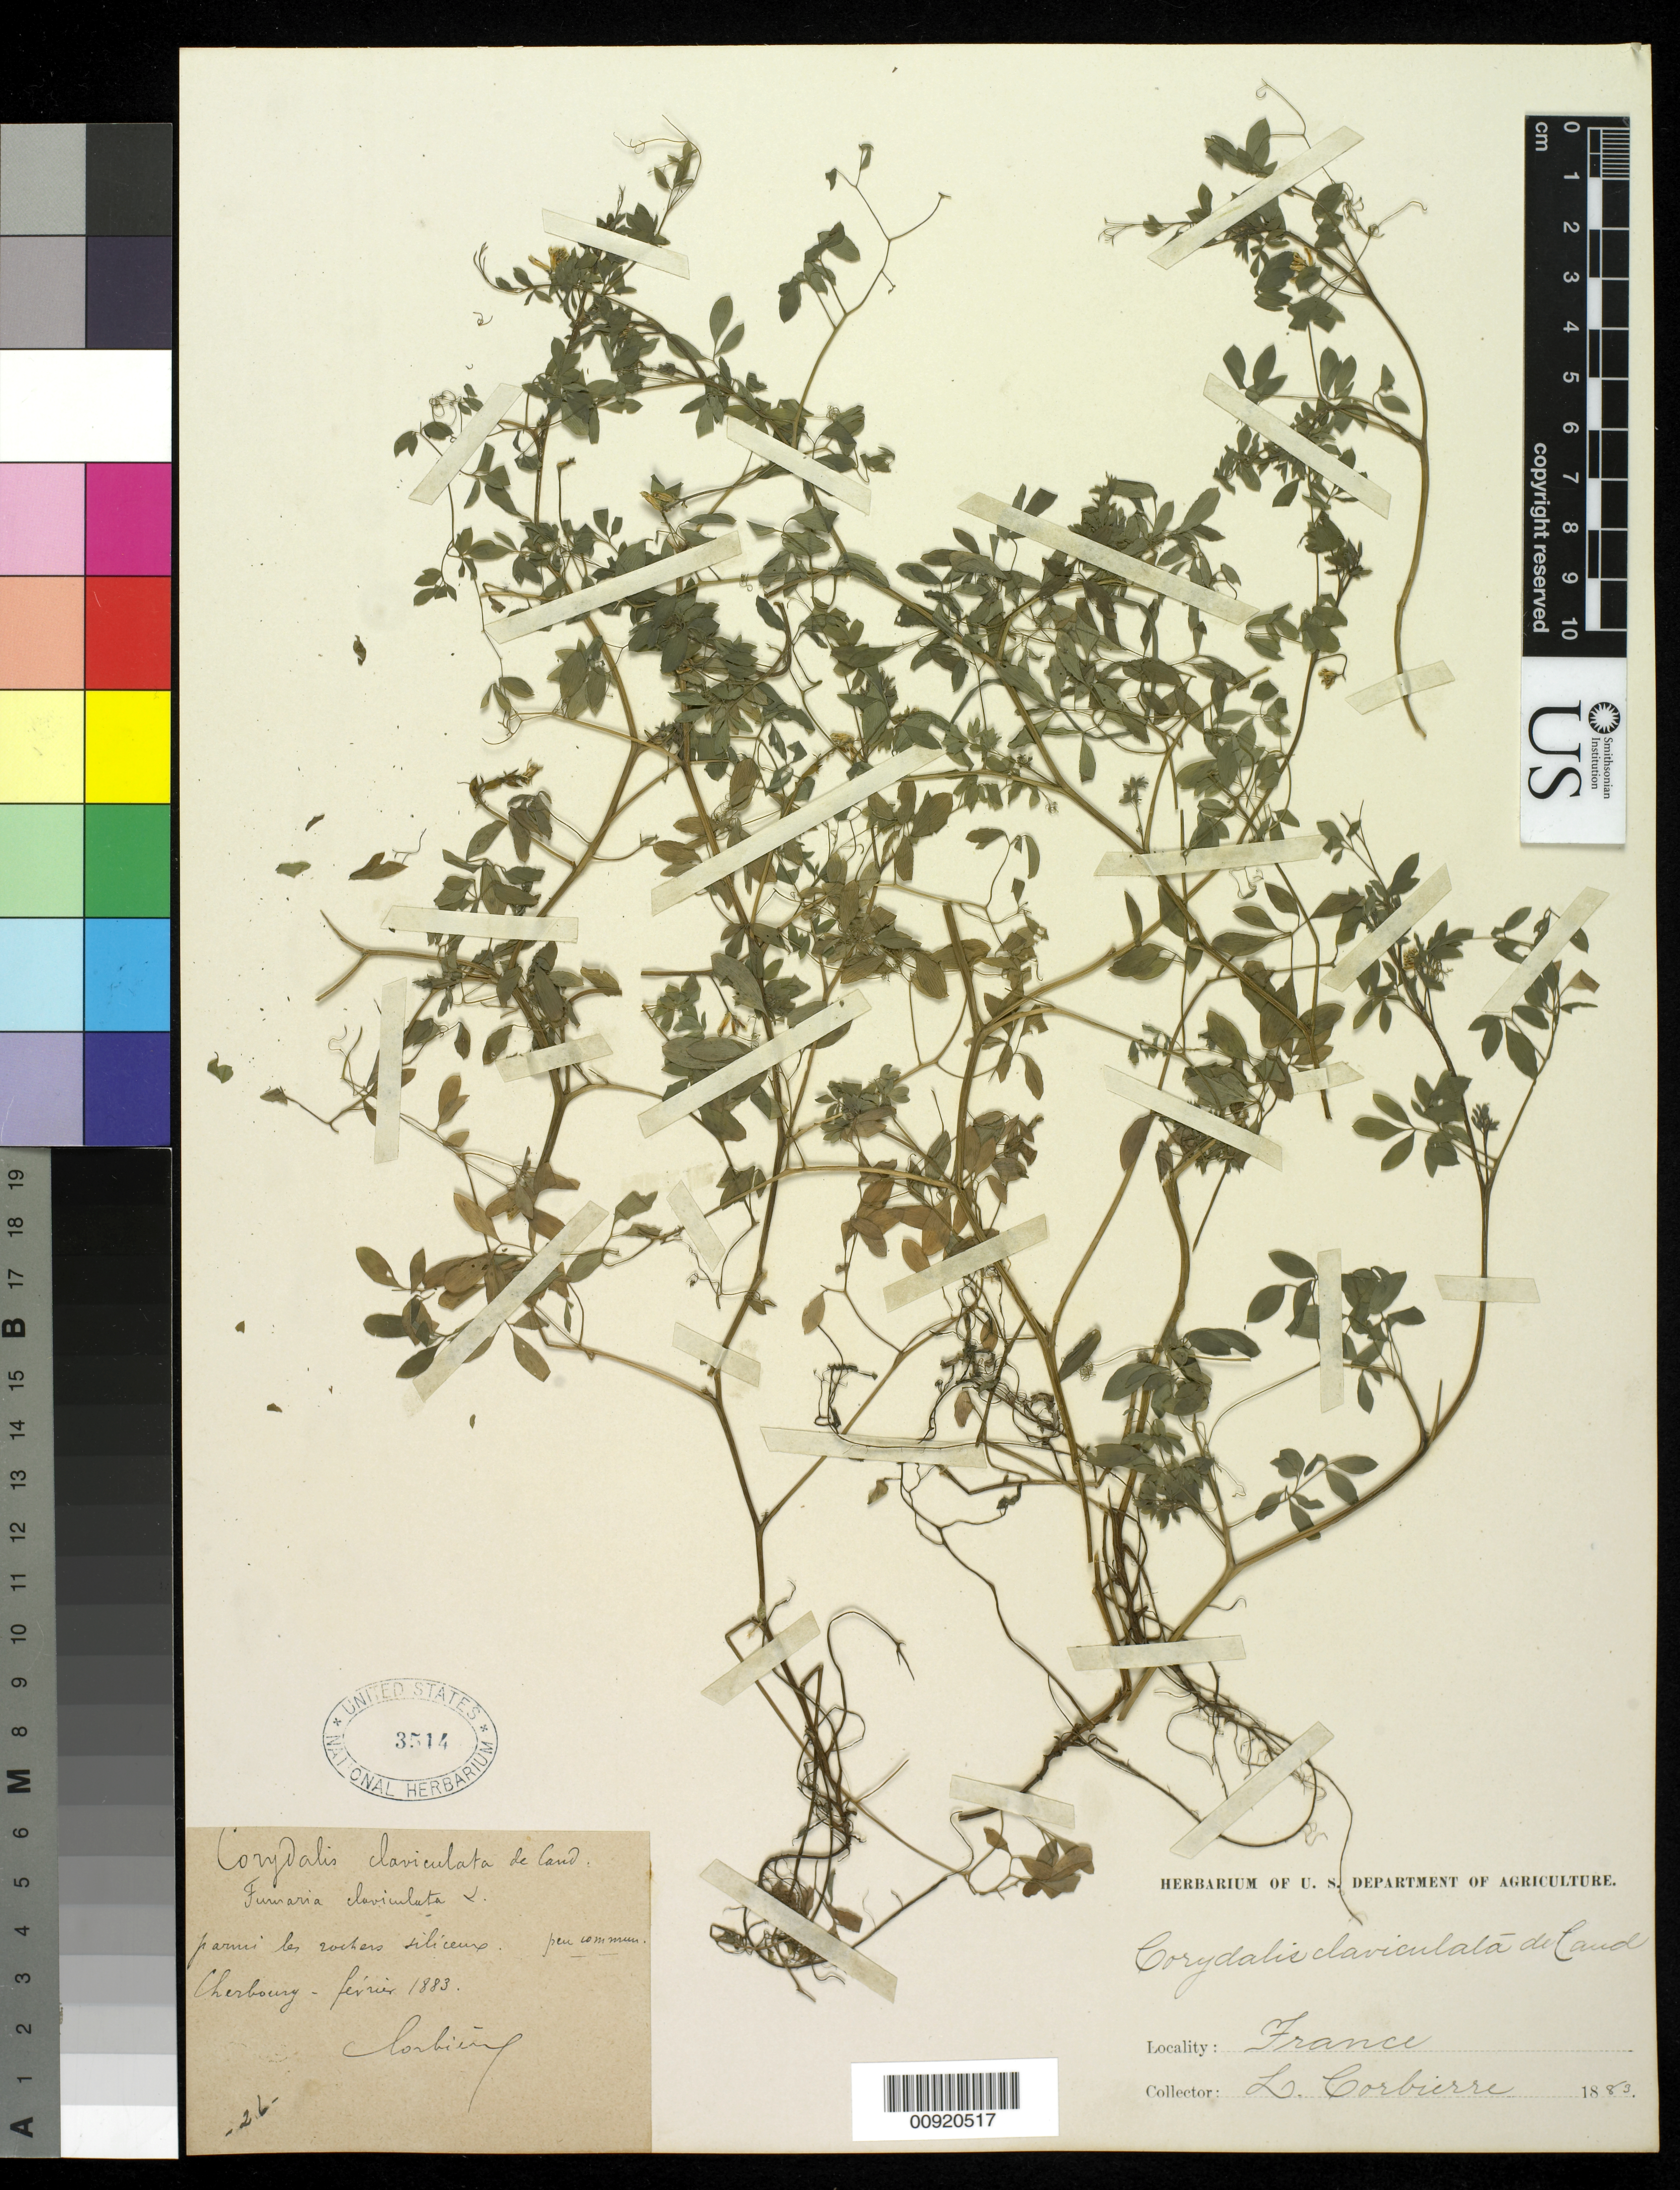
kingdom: Plantae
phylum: Tracheophyta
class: Magnoliopsida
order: Ranunculales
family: Papaveraceae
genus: Corydalis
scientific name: Corydalis claviculata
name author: DC.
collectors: L. Corbière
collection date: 1883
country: France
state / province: Normandie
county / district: Manche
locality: Cherbourg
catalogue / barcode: US 3514